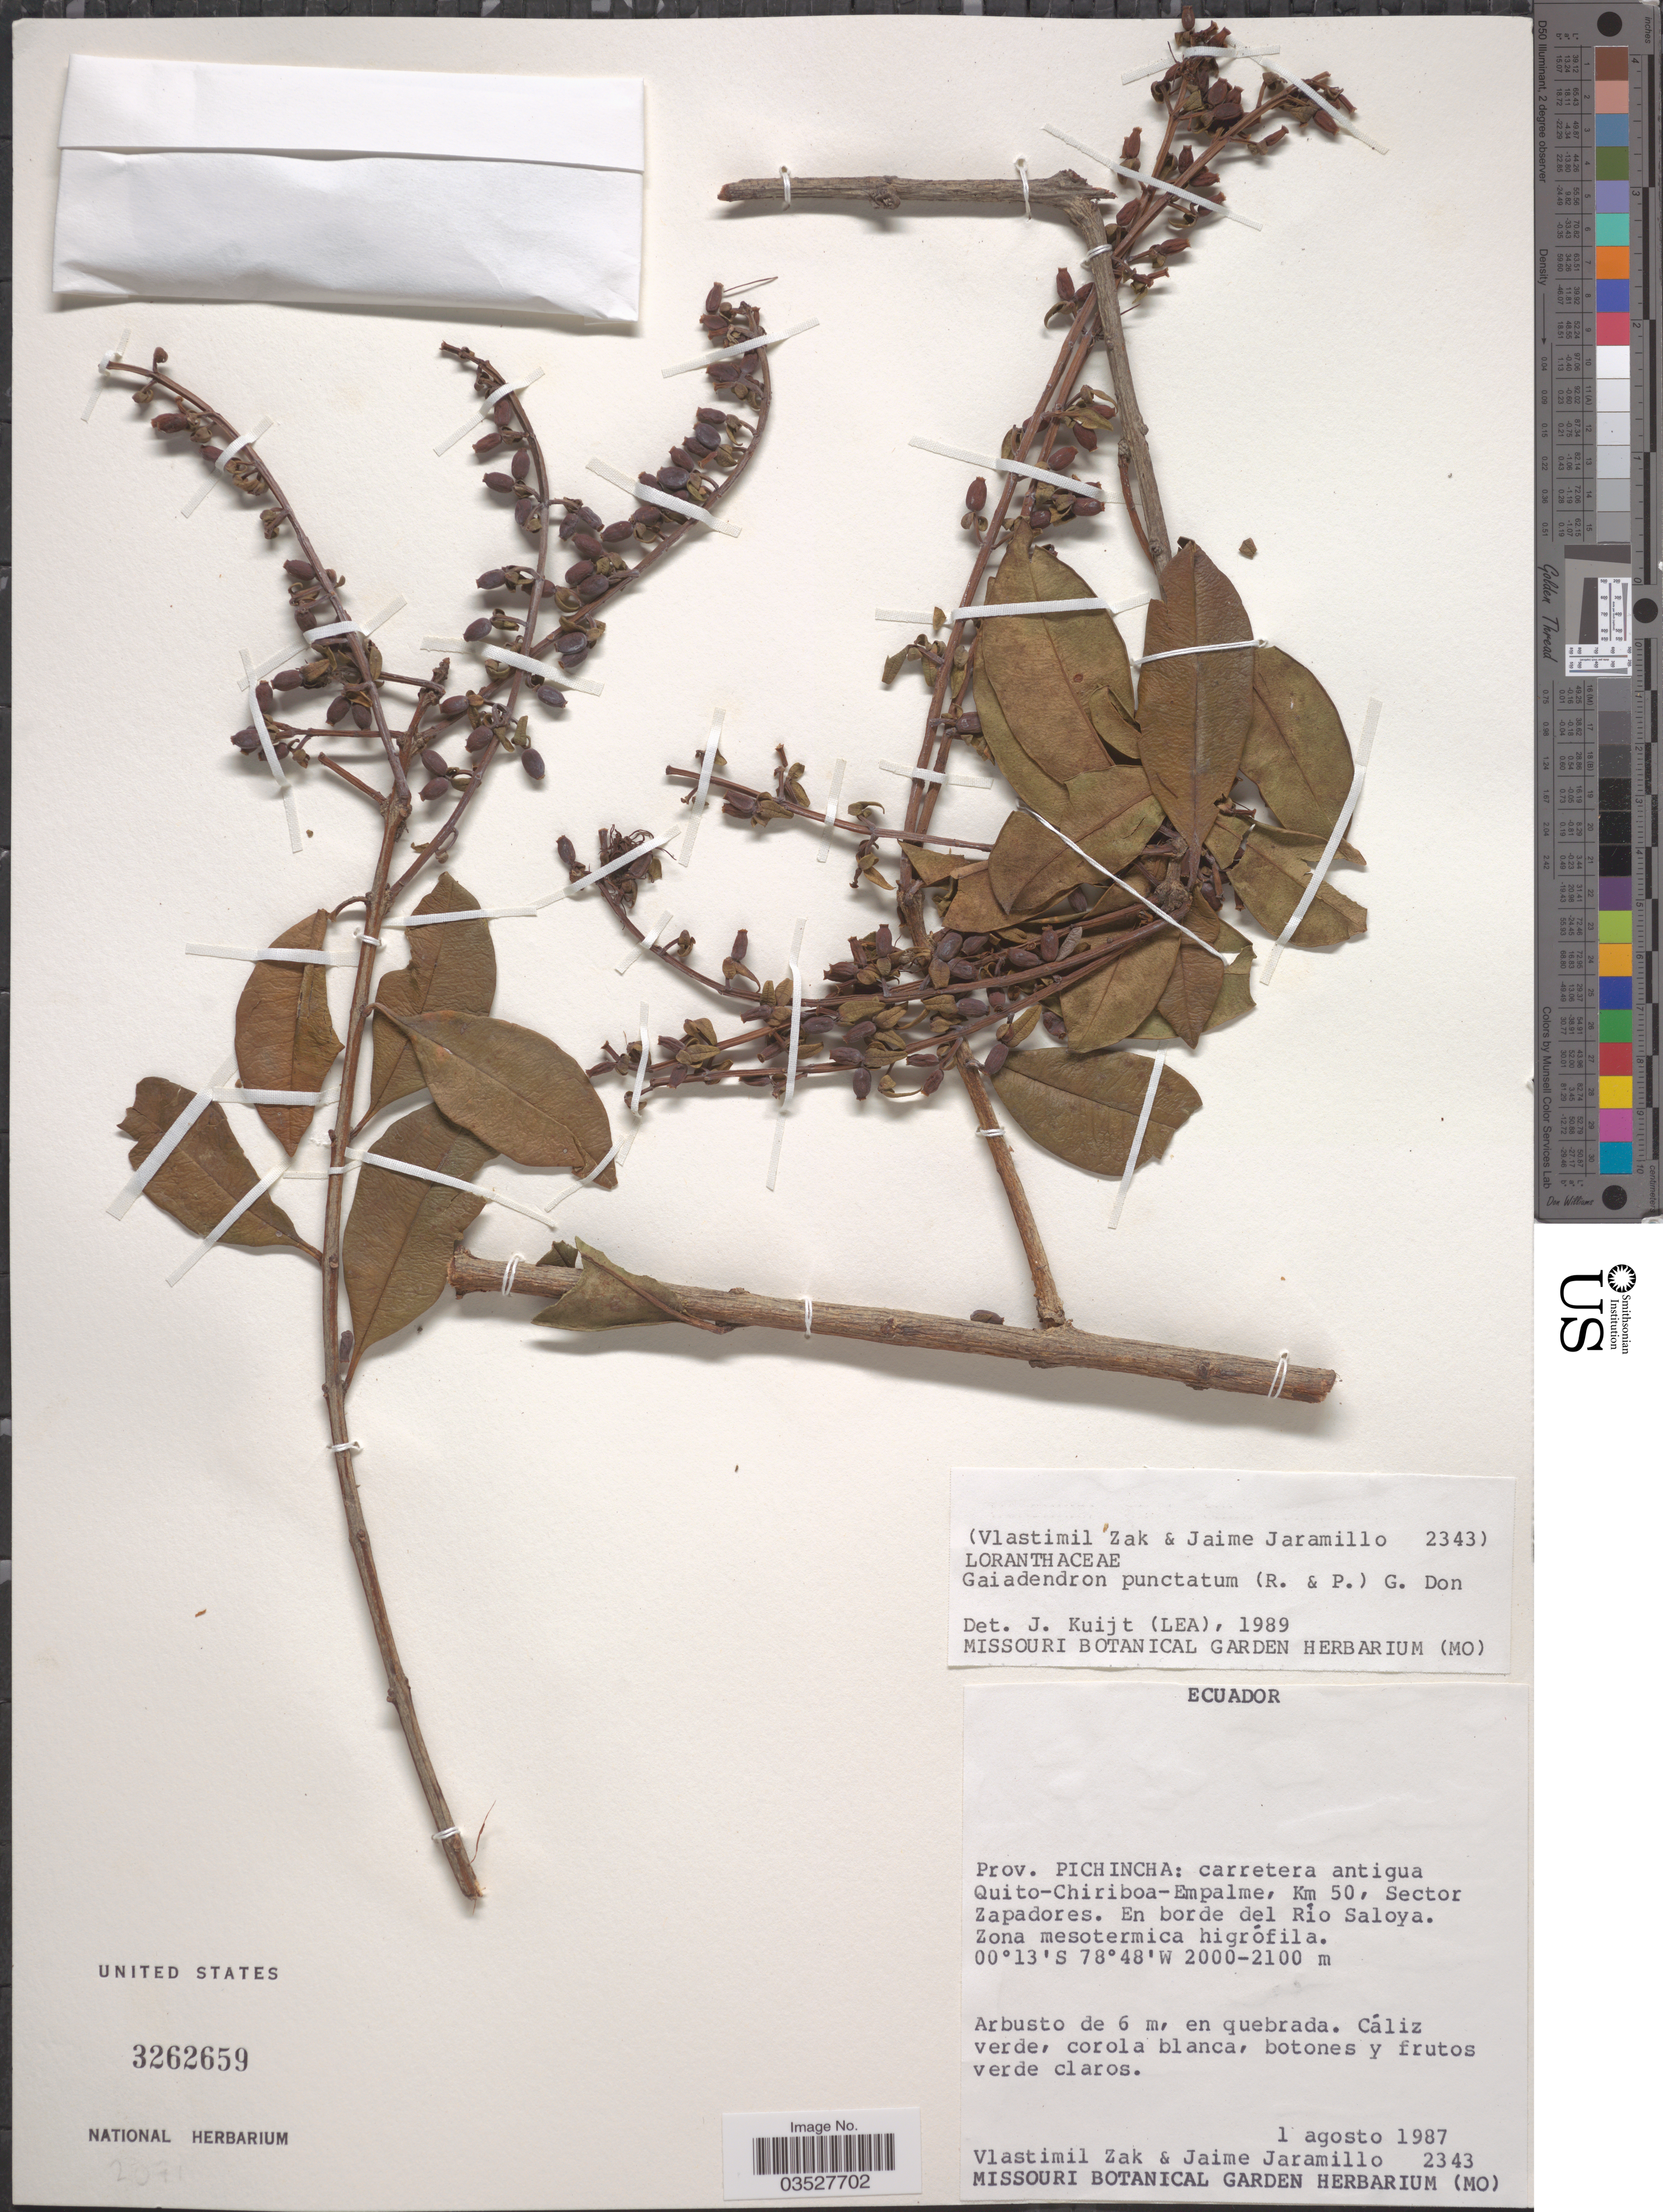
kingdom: Plantae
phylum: Tracheophyta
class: Magnoliopsida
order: Santalales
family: Loranthaceae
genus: Gaiadendron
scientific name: Gaiadendron punctatum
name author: (Ruiz & Pav.) G. Don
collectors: V. Zak & J. Jaramillo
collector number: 2343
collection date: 1987-08-01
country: Ecuador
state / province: Pichincha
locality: Carretera antigua Quito-Chiriboa-Empalme, Km 50, Sector Zapadores. En borde del Río Saloya.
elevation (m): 2000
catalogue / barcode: US 3262659